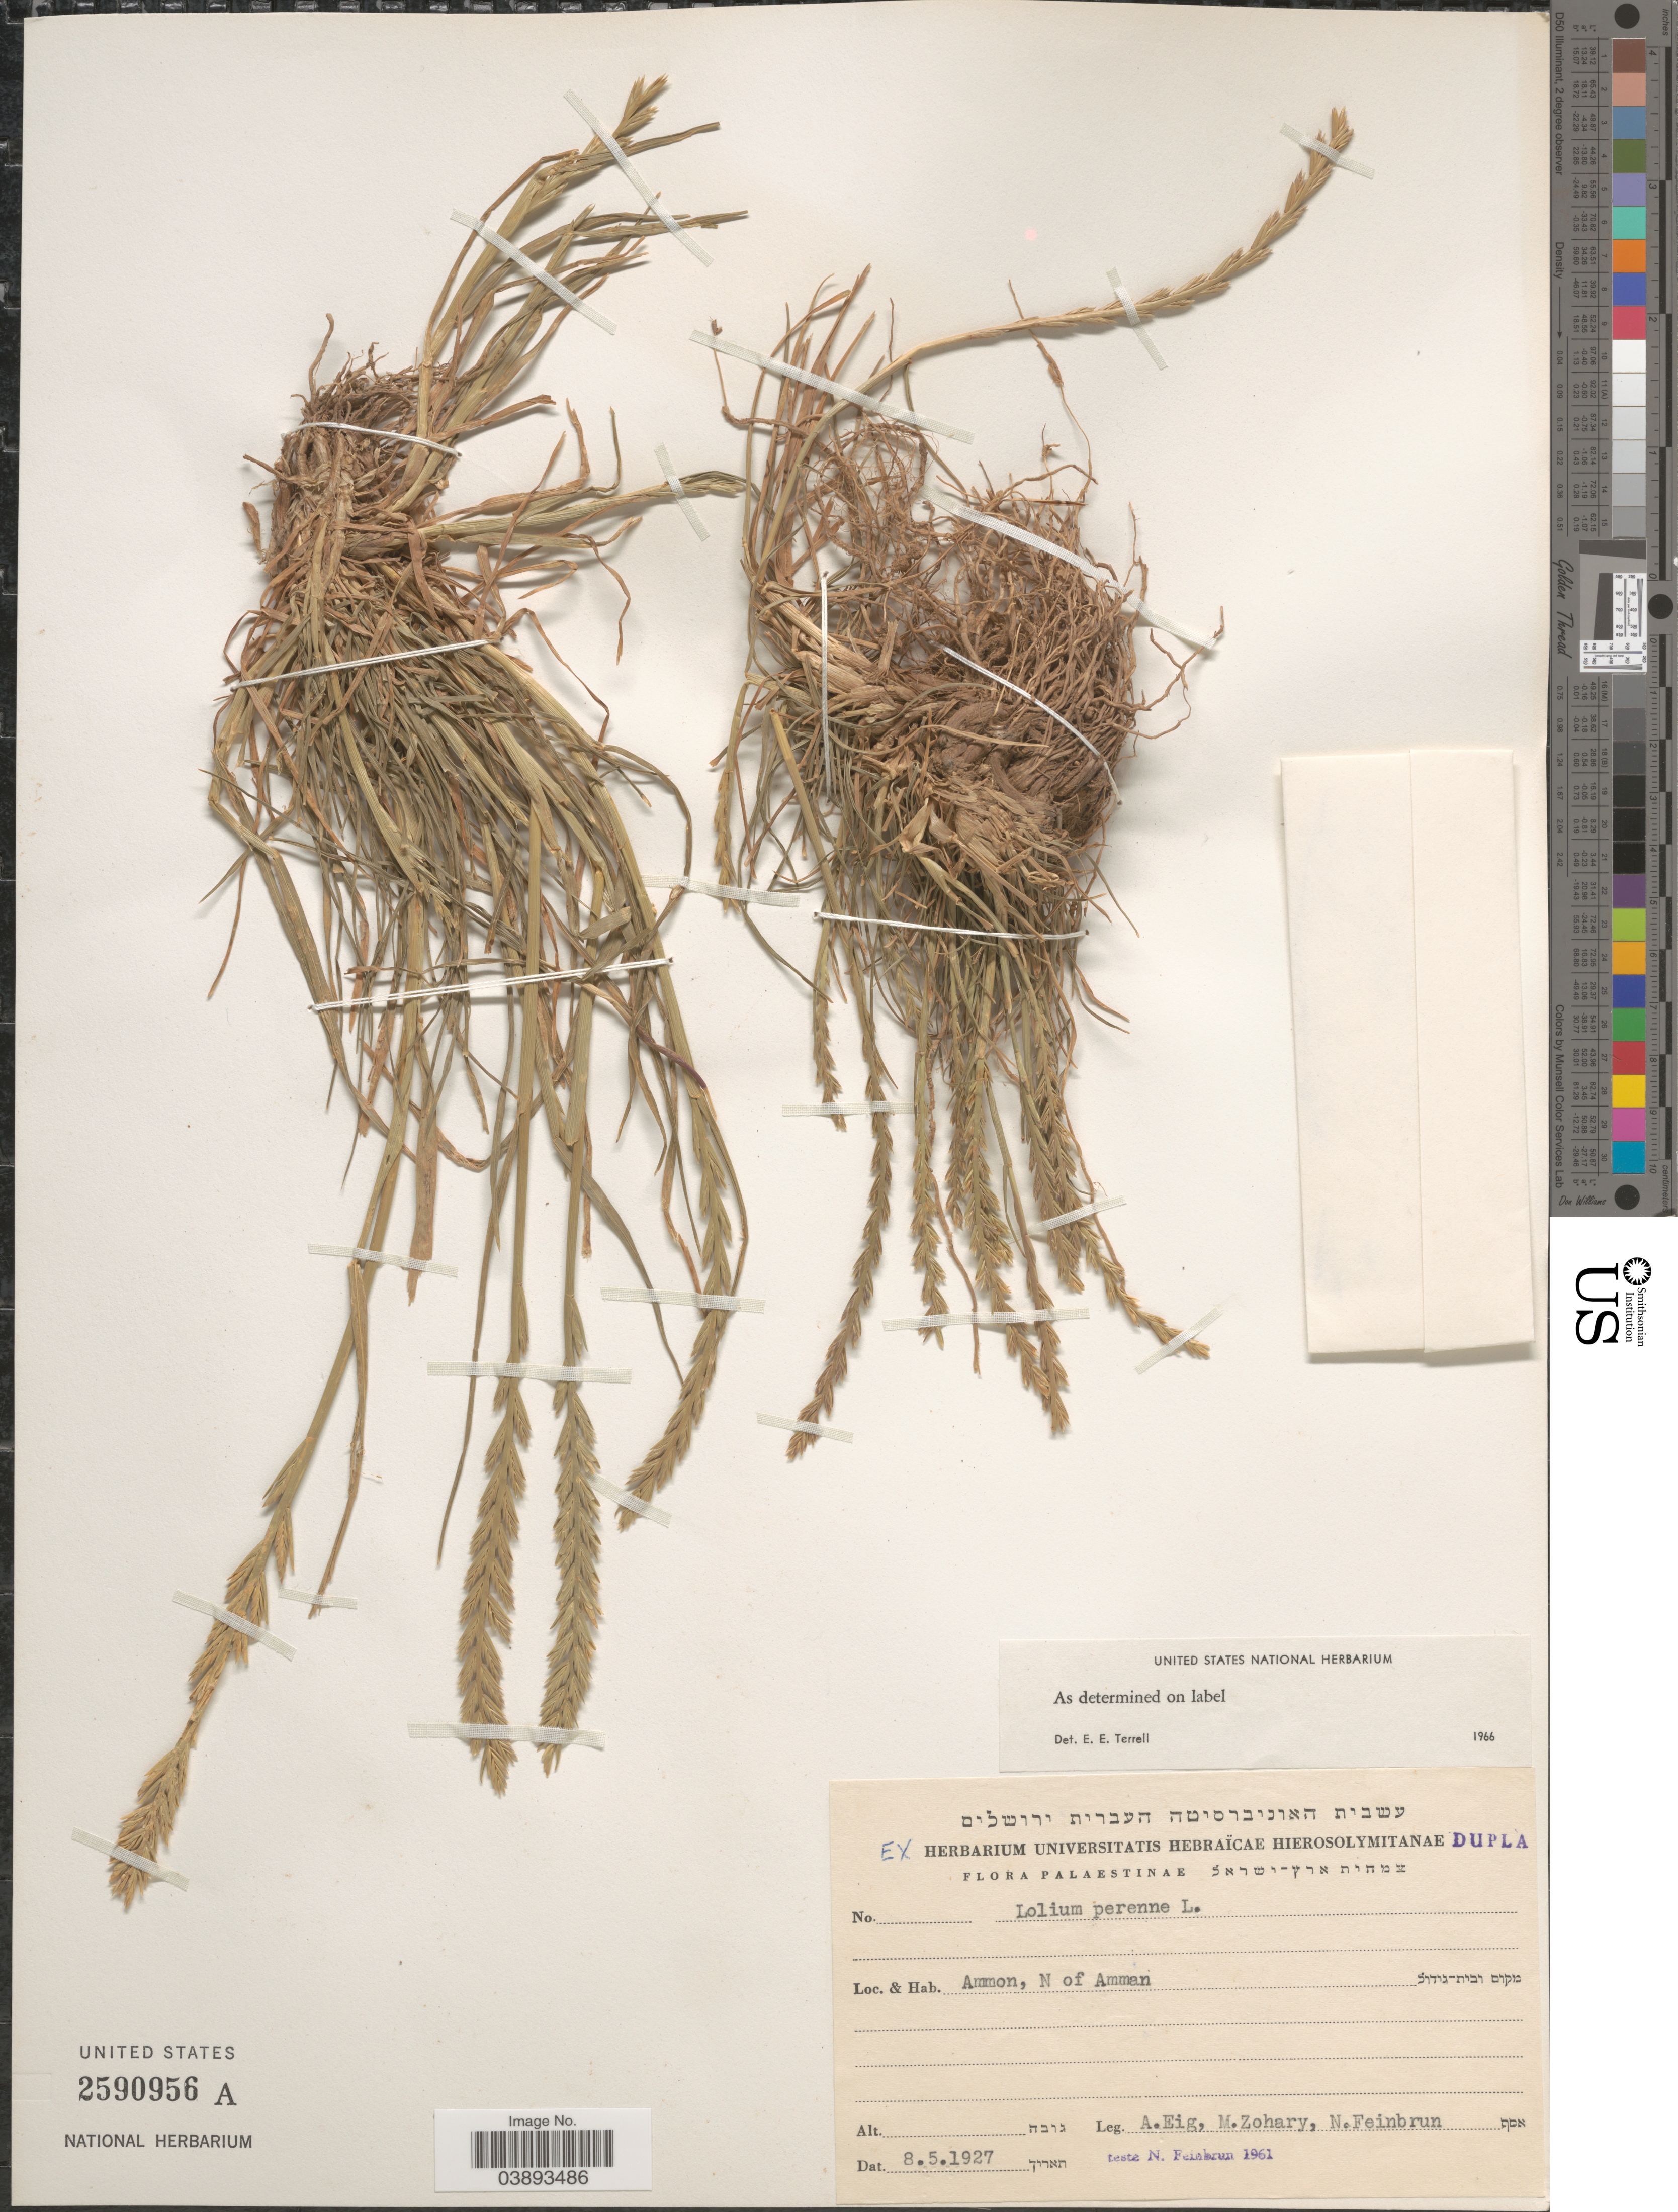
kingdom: Plantae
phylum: Tracheophyta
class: Liliopsida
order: Poales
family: Poaceae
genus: Lolium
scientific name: Lolium perenne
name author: L.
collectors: A. Eig, M. Zohary & N. Feinbrun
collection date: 1927-05-08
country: Jordan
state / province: Amman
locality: Palaestinae. Ammon, N of Amman.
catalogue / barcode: US 2590956A